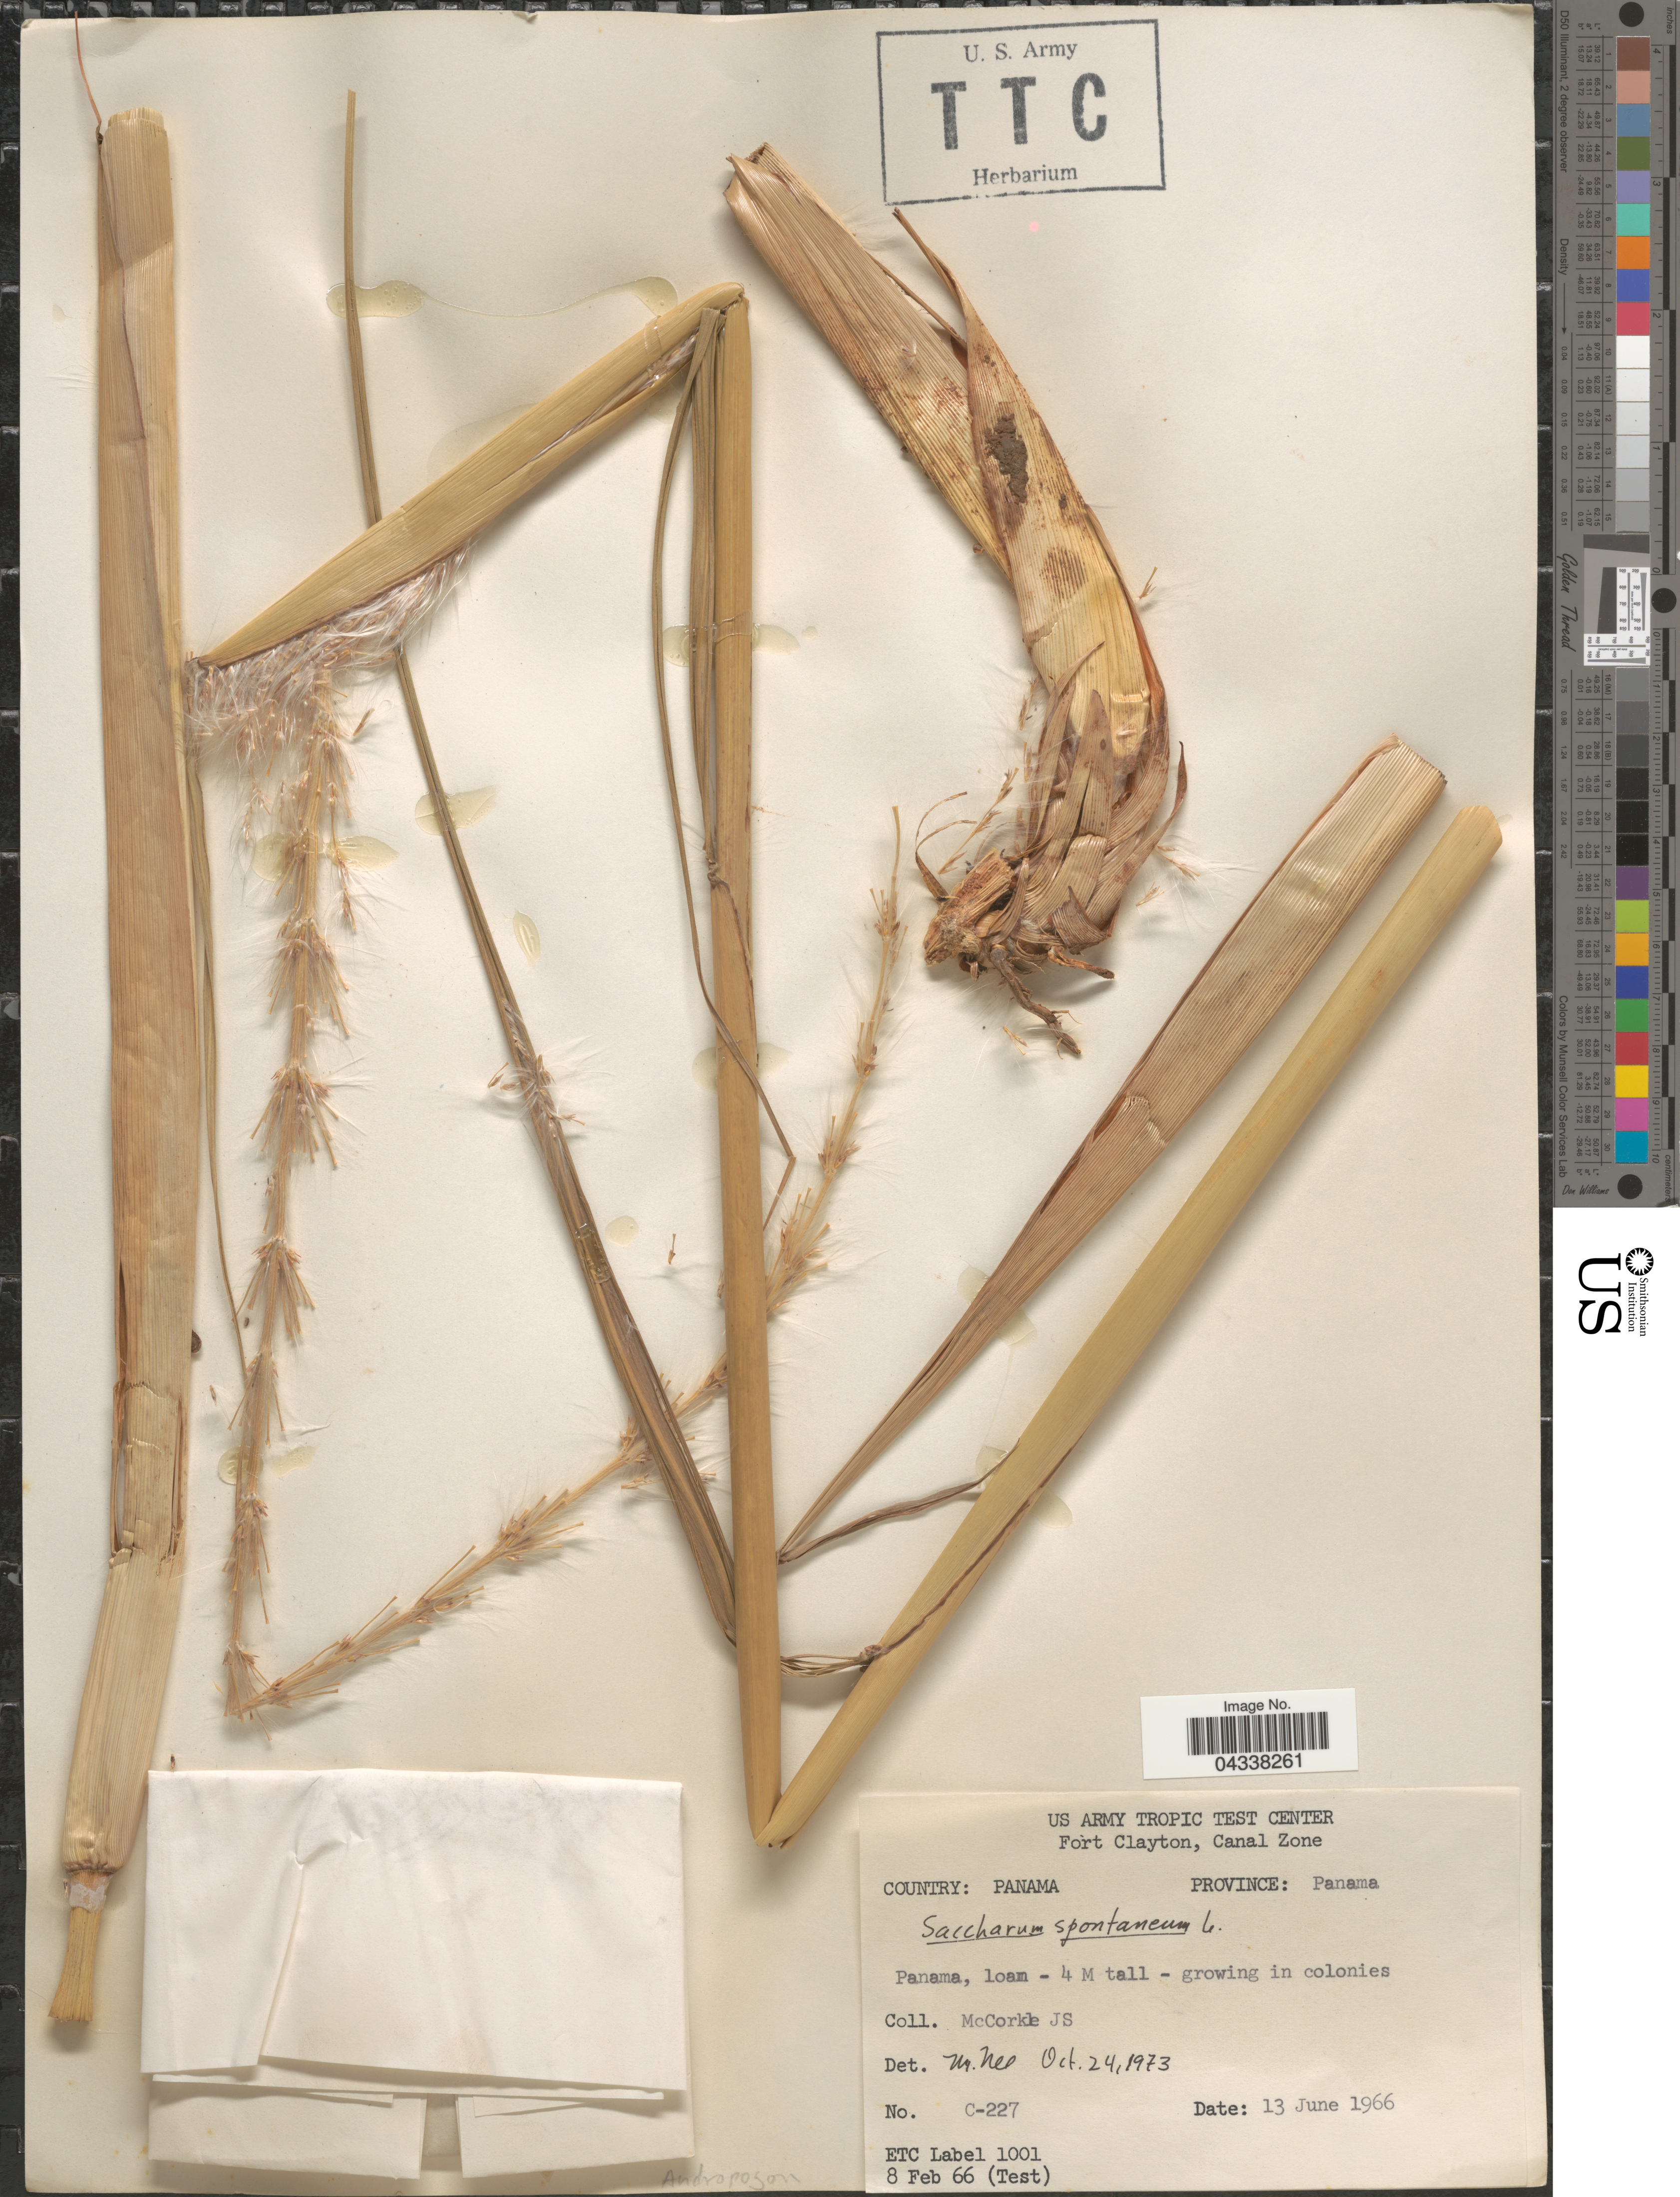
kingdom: Plantae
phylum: Tracheophyta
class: Liliopsida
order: Poales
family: Poaceae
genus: Saccharum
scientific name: Saccharum spontaneum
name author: L.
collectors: J. McCorkle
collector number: C-227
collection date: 1966-06-13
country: Panama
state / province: Panamá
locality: Panama.